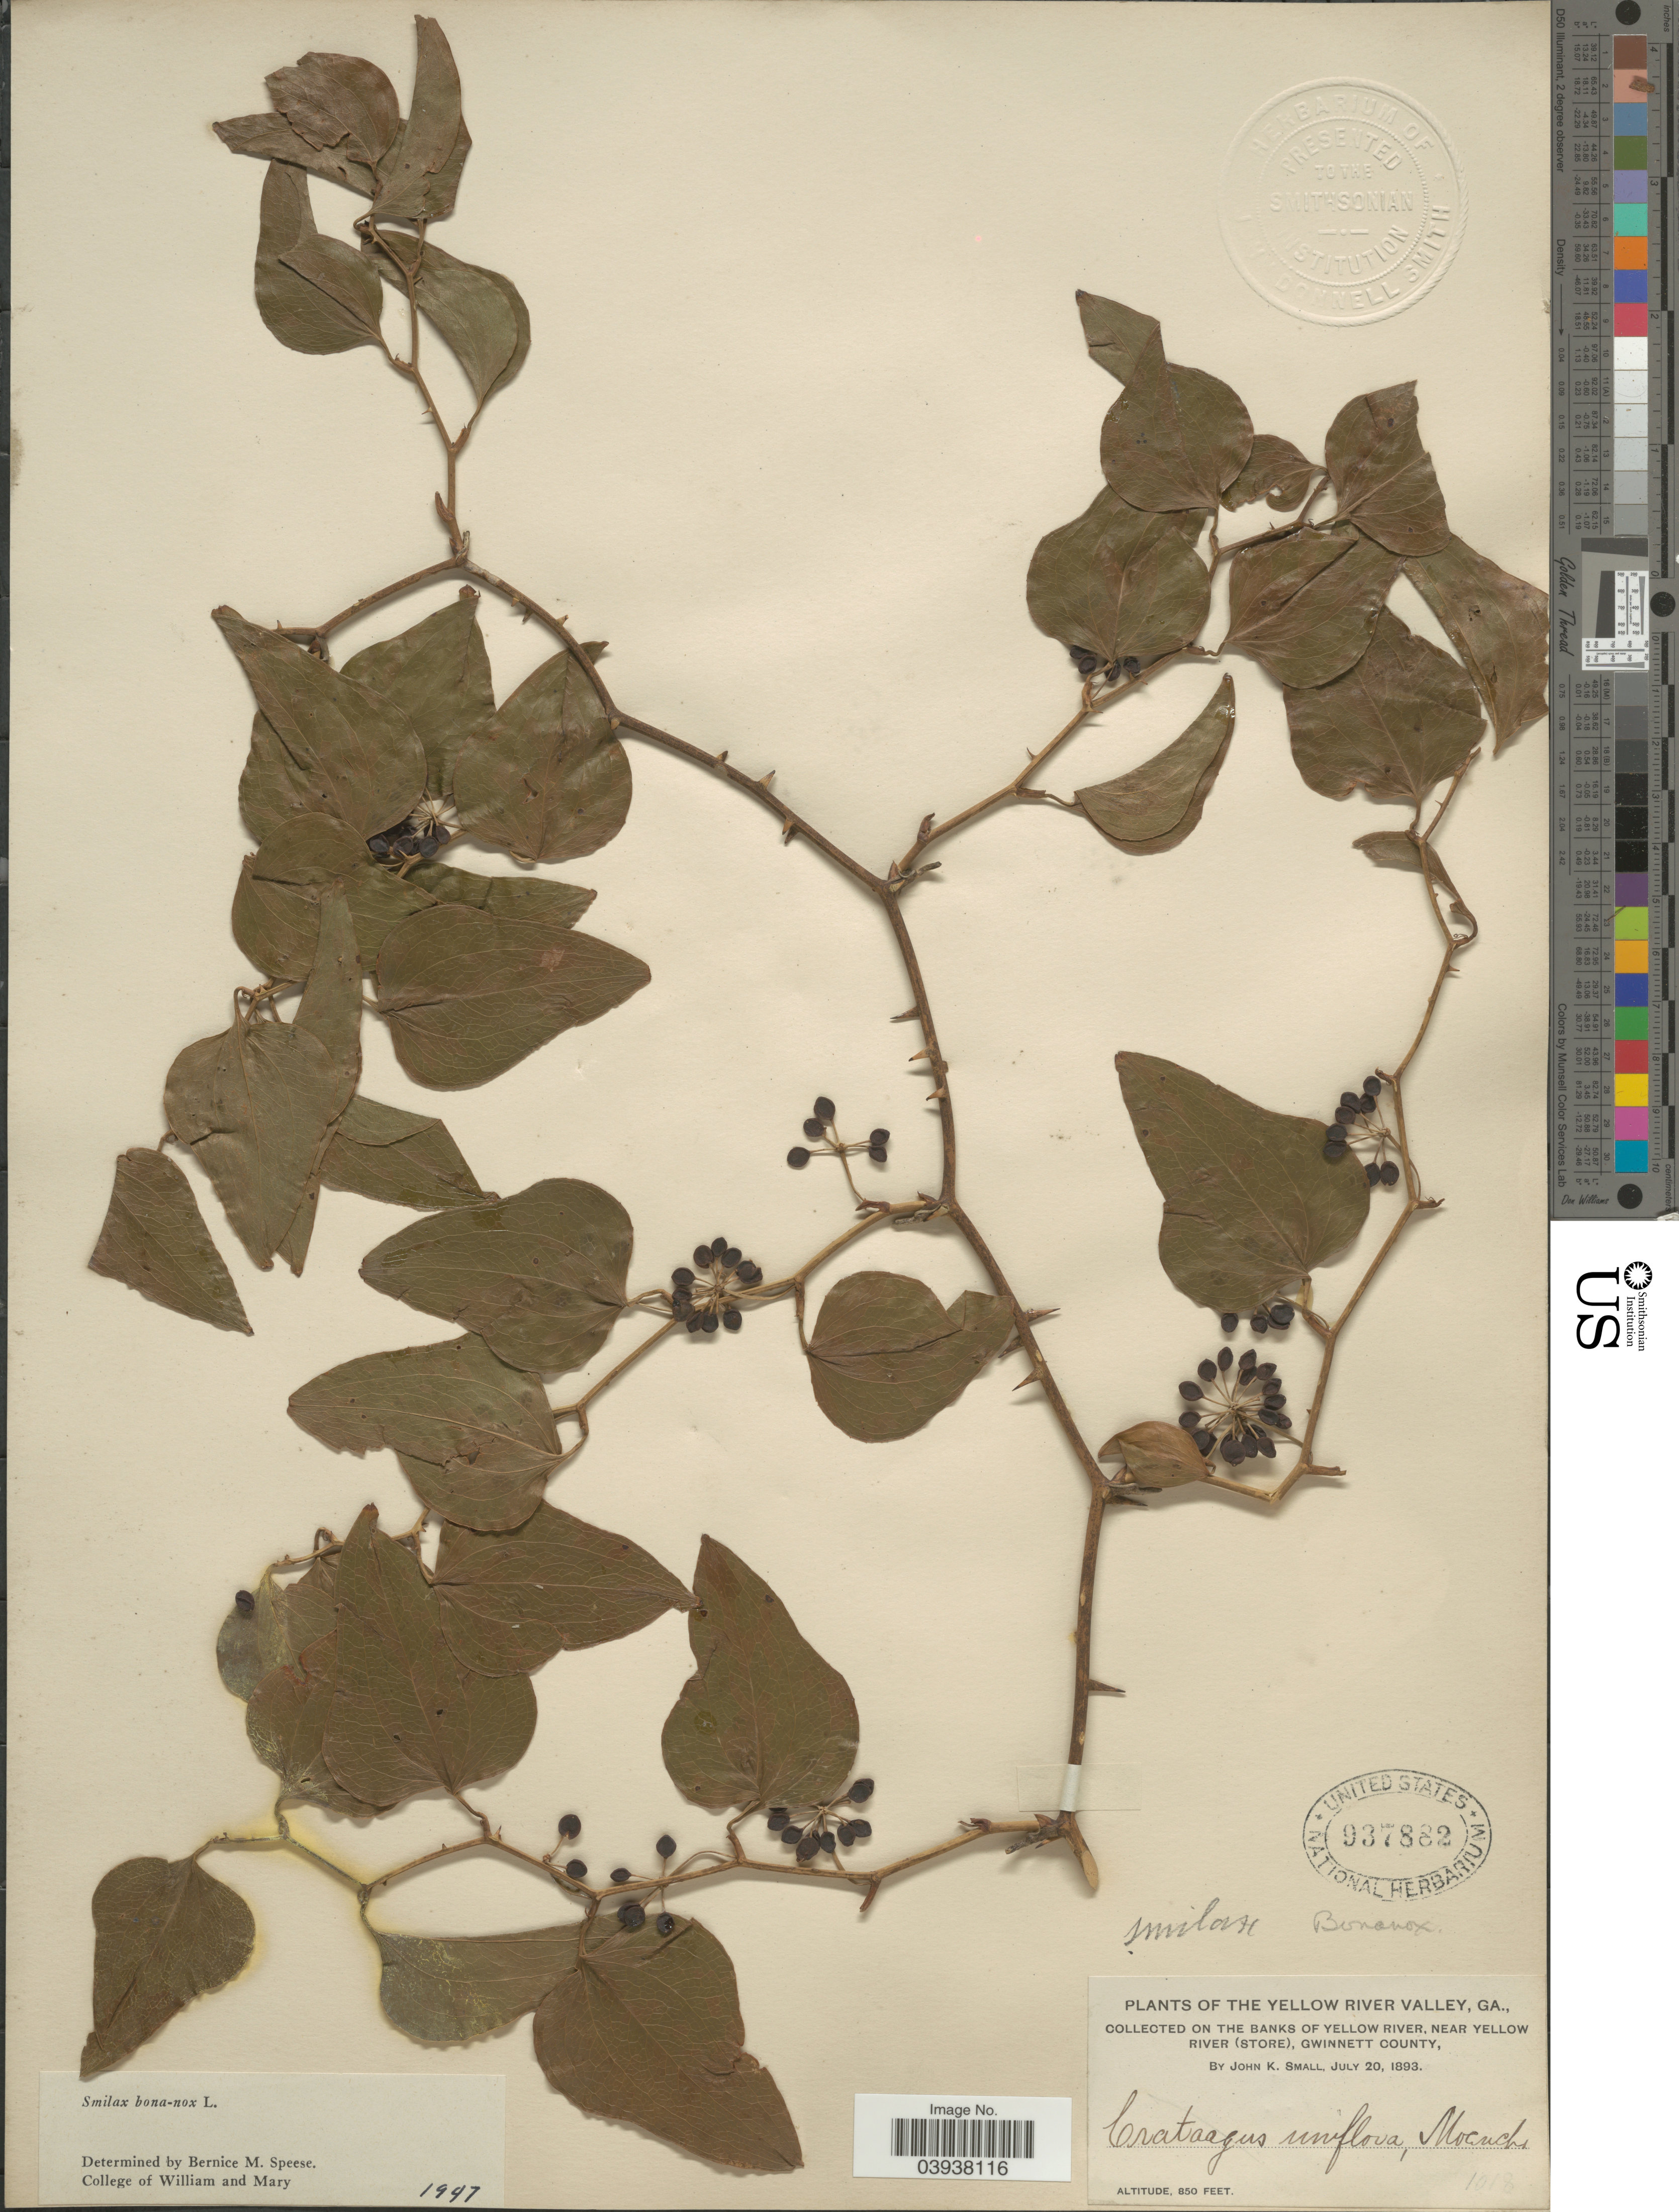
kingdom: Plantae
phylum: Tracheophyta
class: Liliopsida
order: Liliales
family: Smilacaceae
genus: Smilax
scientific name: Smilax bona-nox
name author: L.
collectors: J. K. Small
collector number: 1018?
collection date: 1893-07-20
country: United States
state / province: Georgia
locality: Yellow River Valley. On the banks of Yellow River, near Yellow River (Store), Gwinnett County.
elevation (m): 259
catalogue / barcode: US 937882